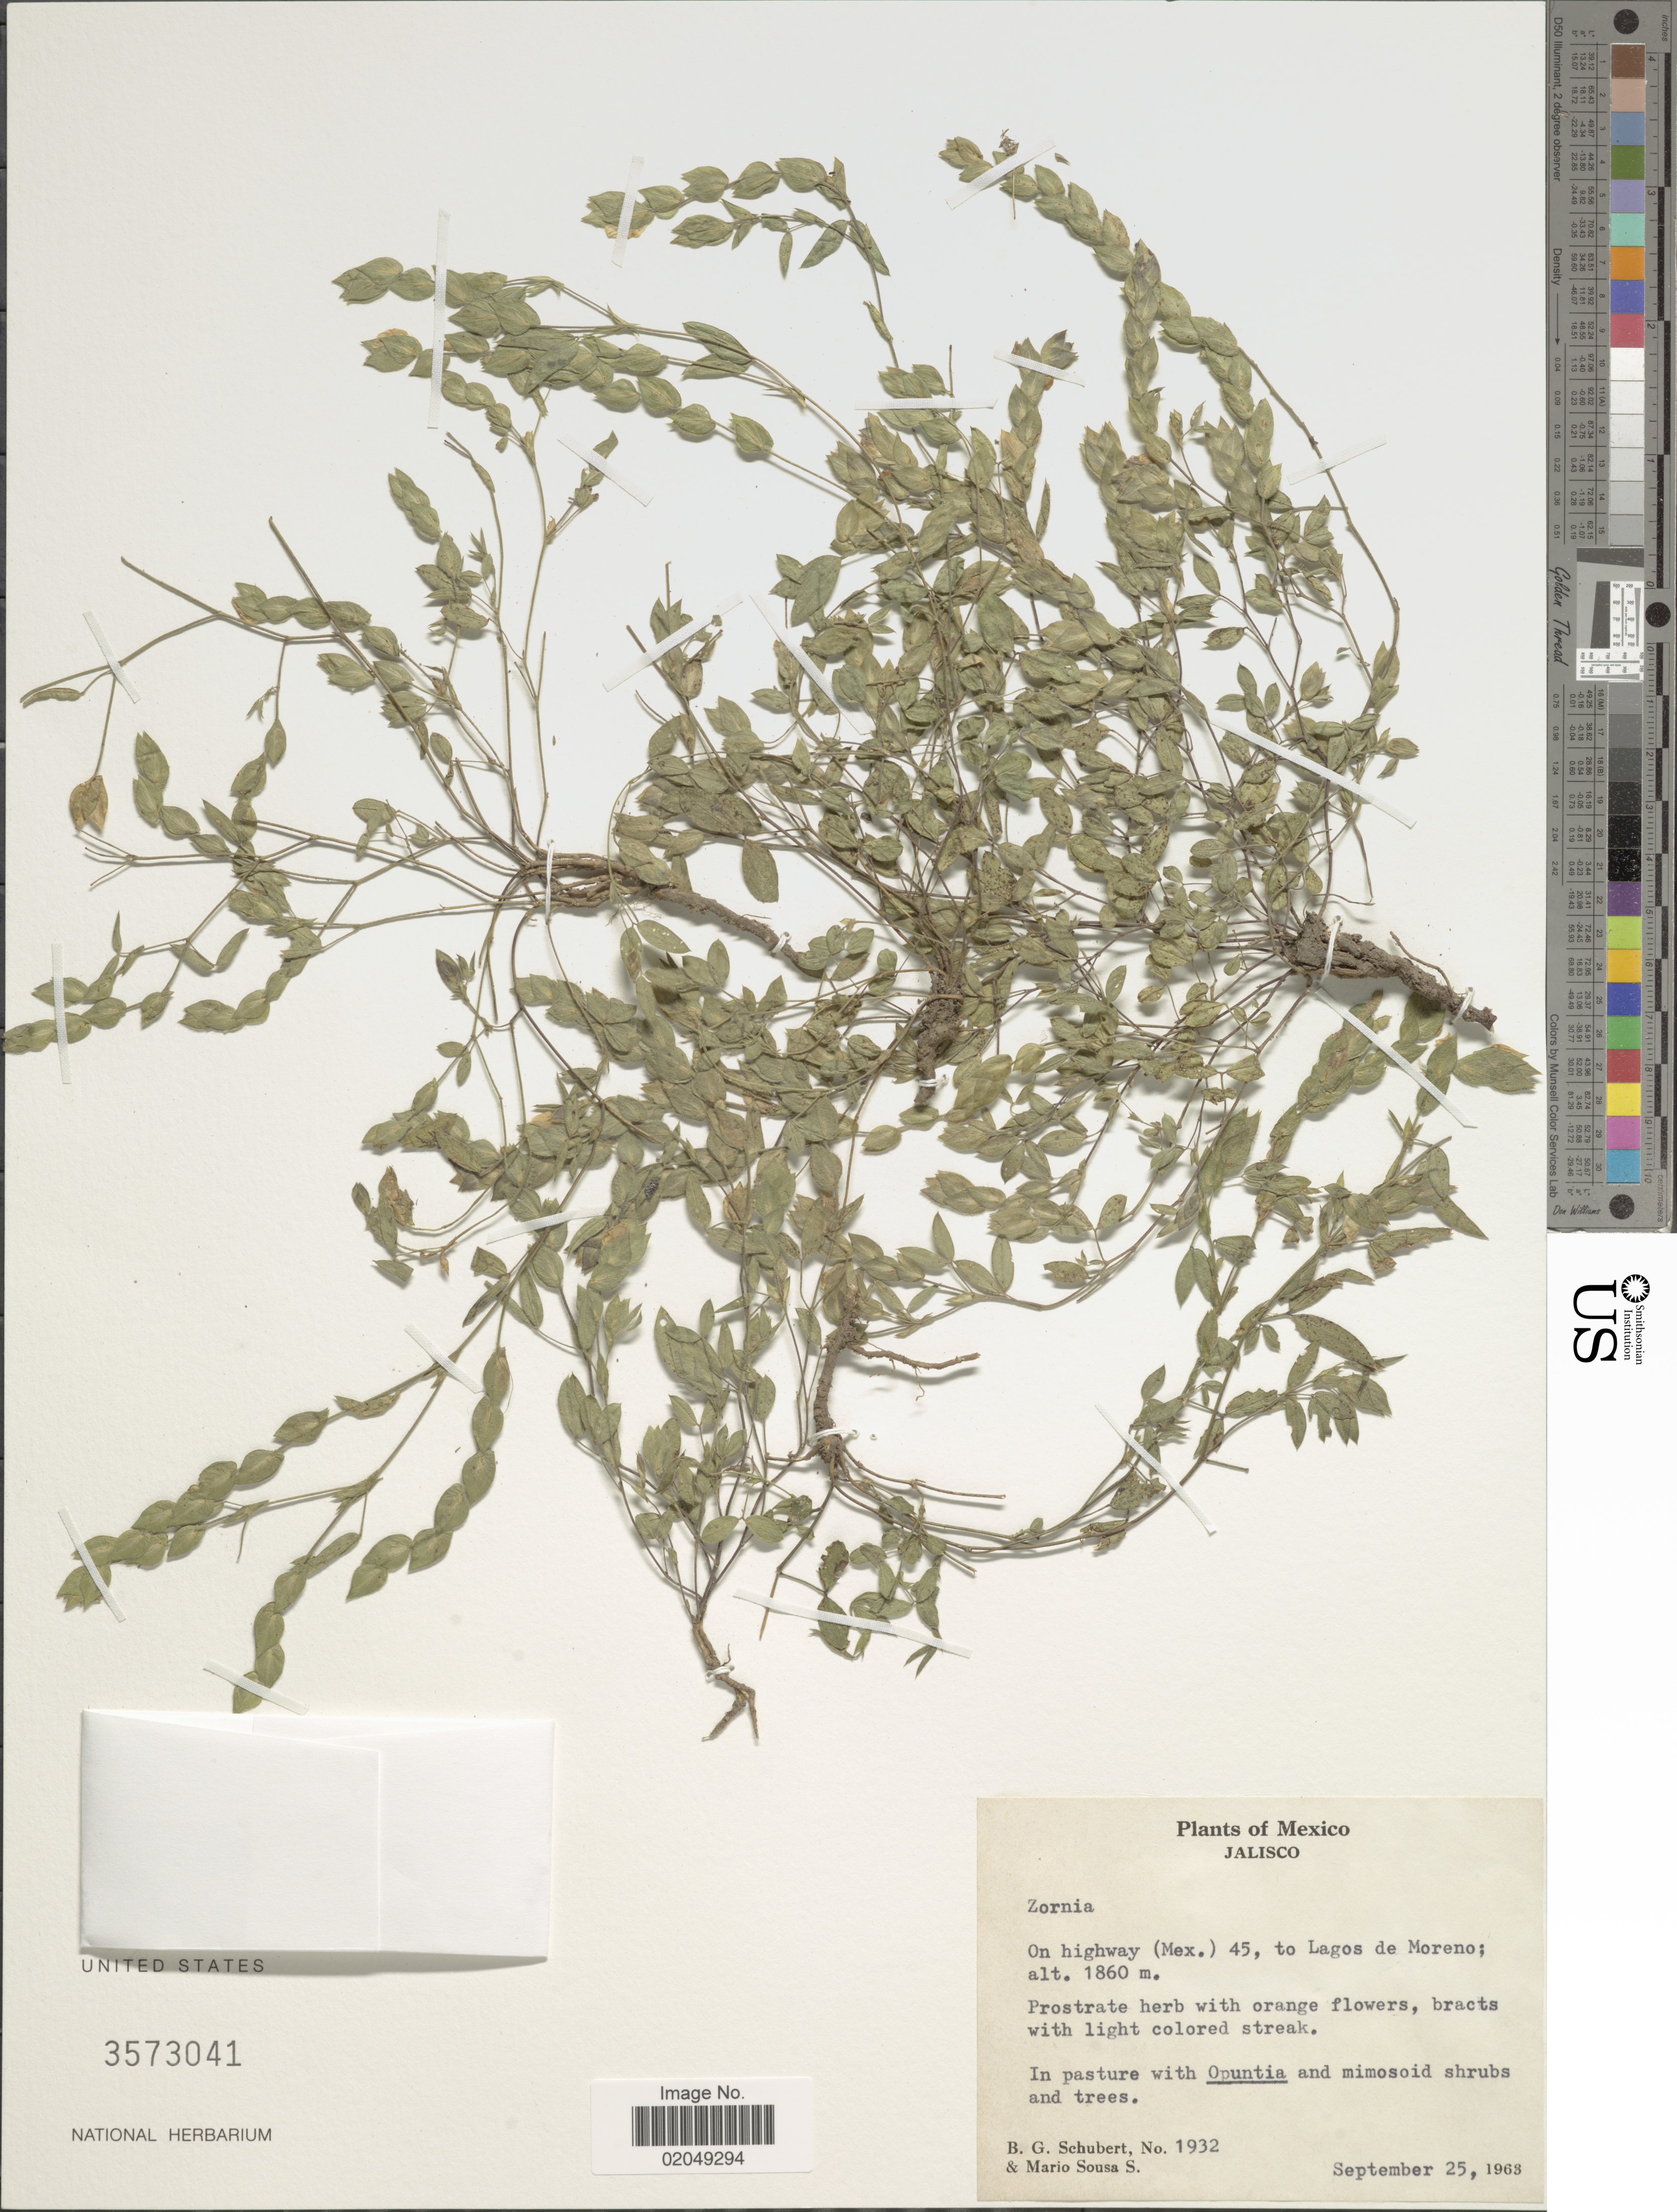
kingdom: Plantae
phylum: Tracheophyta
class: Magnoliopsida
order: Fabales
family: Fabaceae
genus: Zornia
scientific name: Zornia sinaloensis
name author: Mohlenbr.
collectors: B. Schubert & M. Sousa S.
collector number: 1932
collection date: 1963-09-25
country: Mexico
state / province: Jalisco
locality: On highway (Mex.) 45, to Lagos de Moreno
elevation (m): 1860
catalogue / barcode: US 3573041